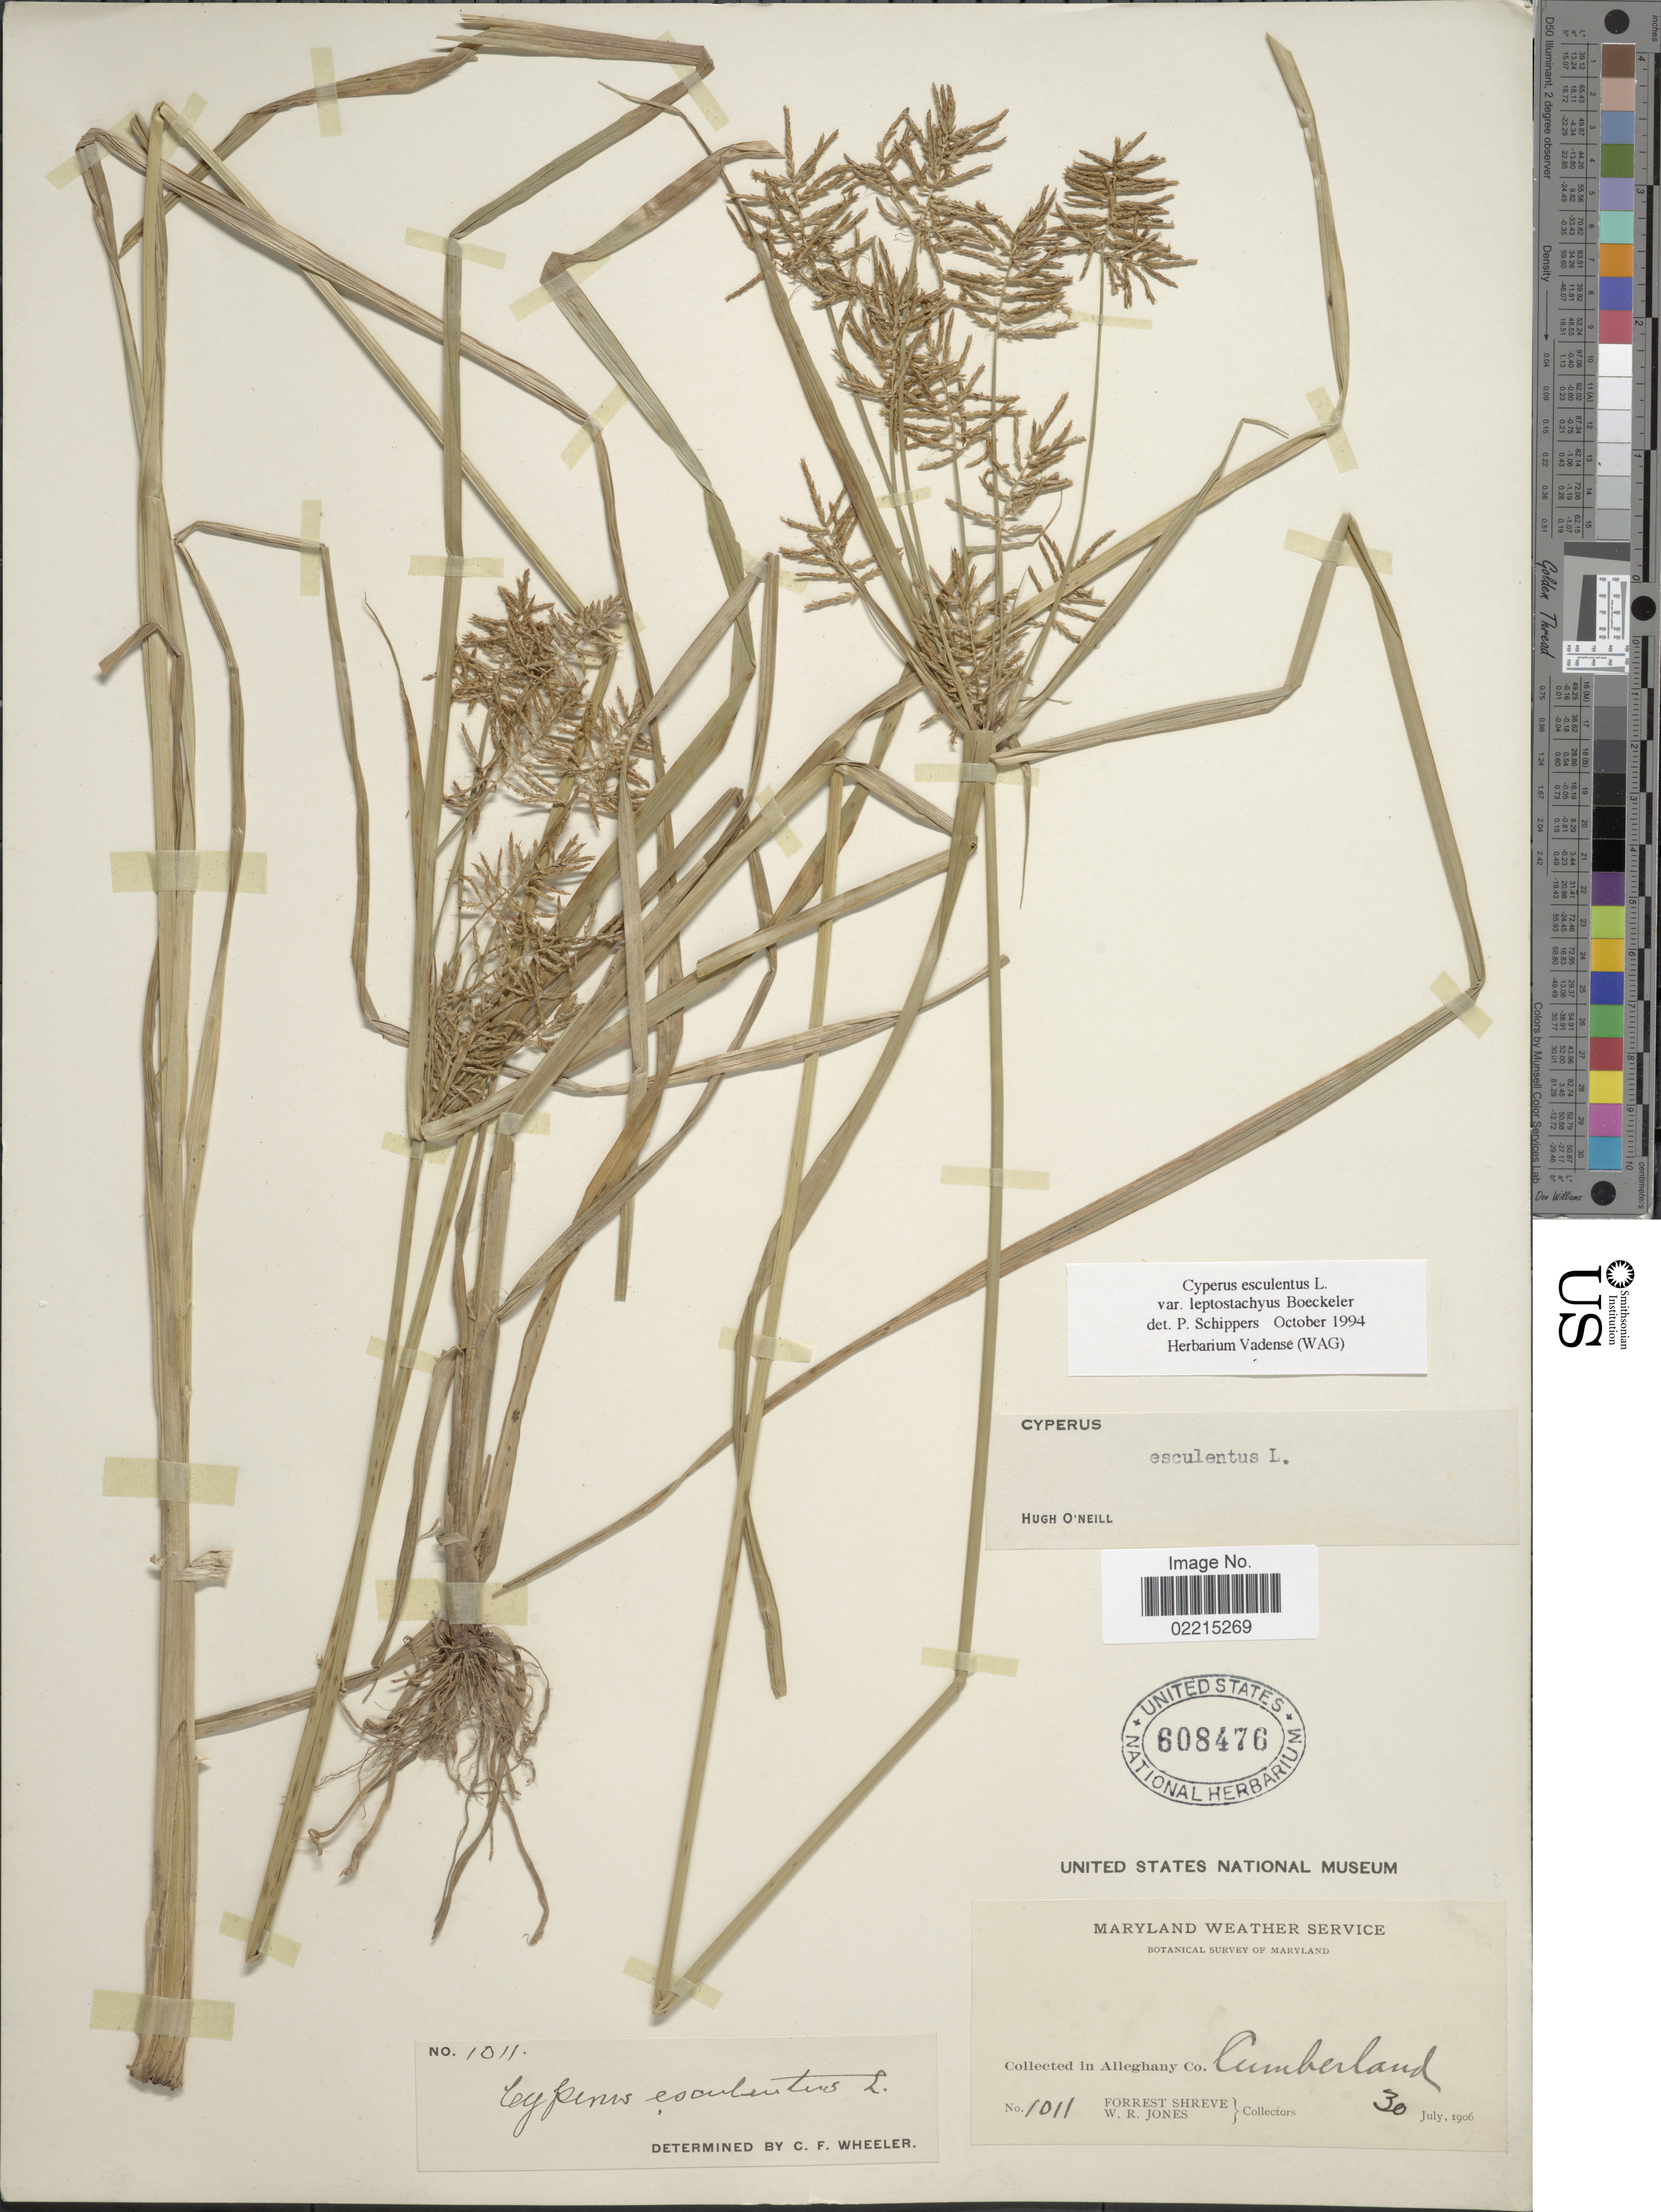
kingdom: Plantae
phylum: Tracheophyta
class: Liliopsida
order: Poales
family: Cyperaceae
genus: Cyperus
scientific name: Cyperus esculentus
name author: L.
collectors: F. Shreve & W. R. Jones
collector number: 1011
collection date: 1906-07-30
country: United States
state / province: Maryland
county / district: Allegany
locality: In the Alleghany Co. Cumberland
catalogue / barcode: US 608476